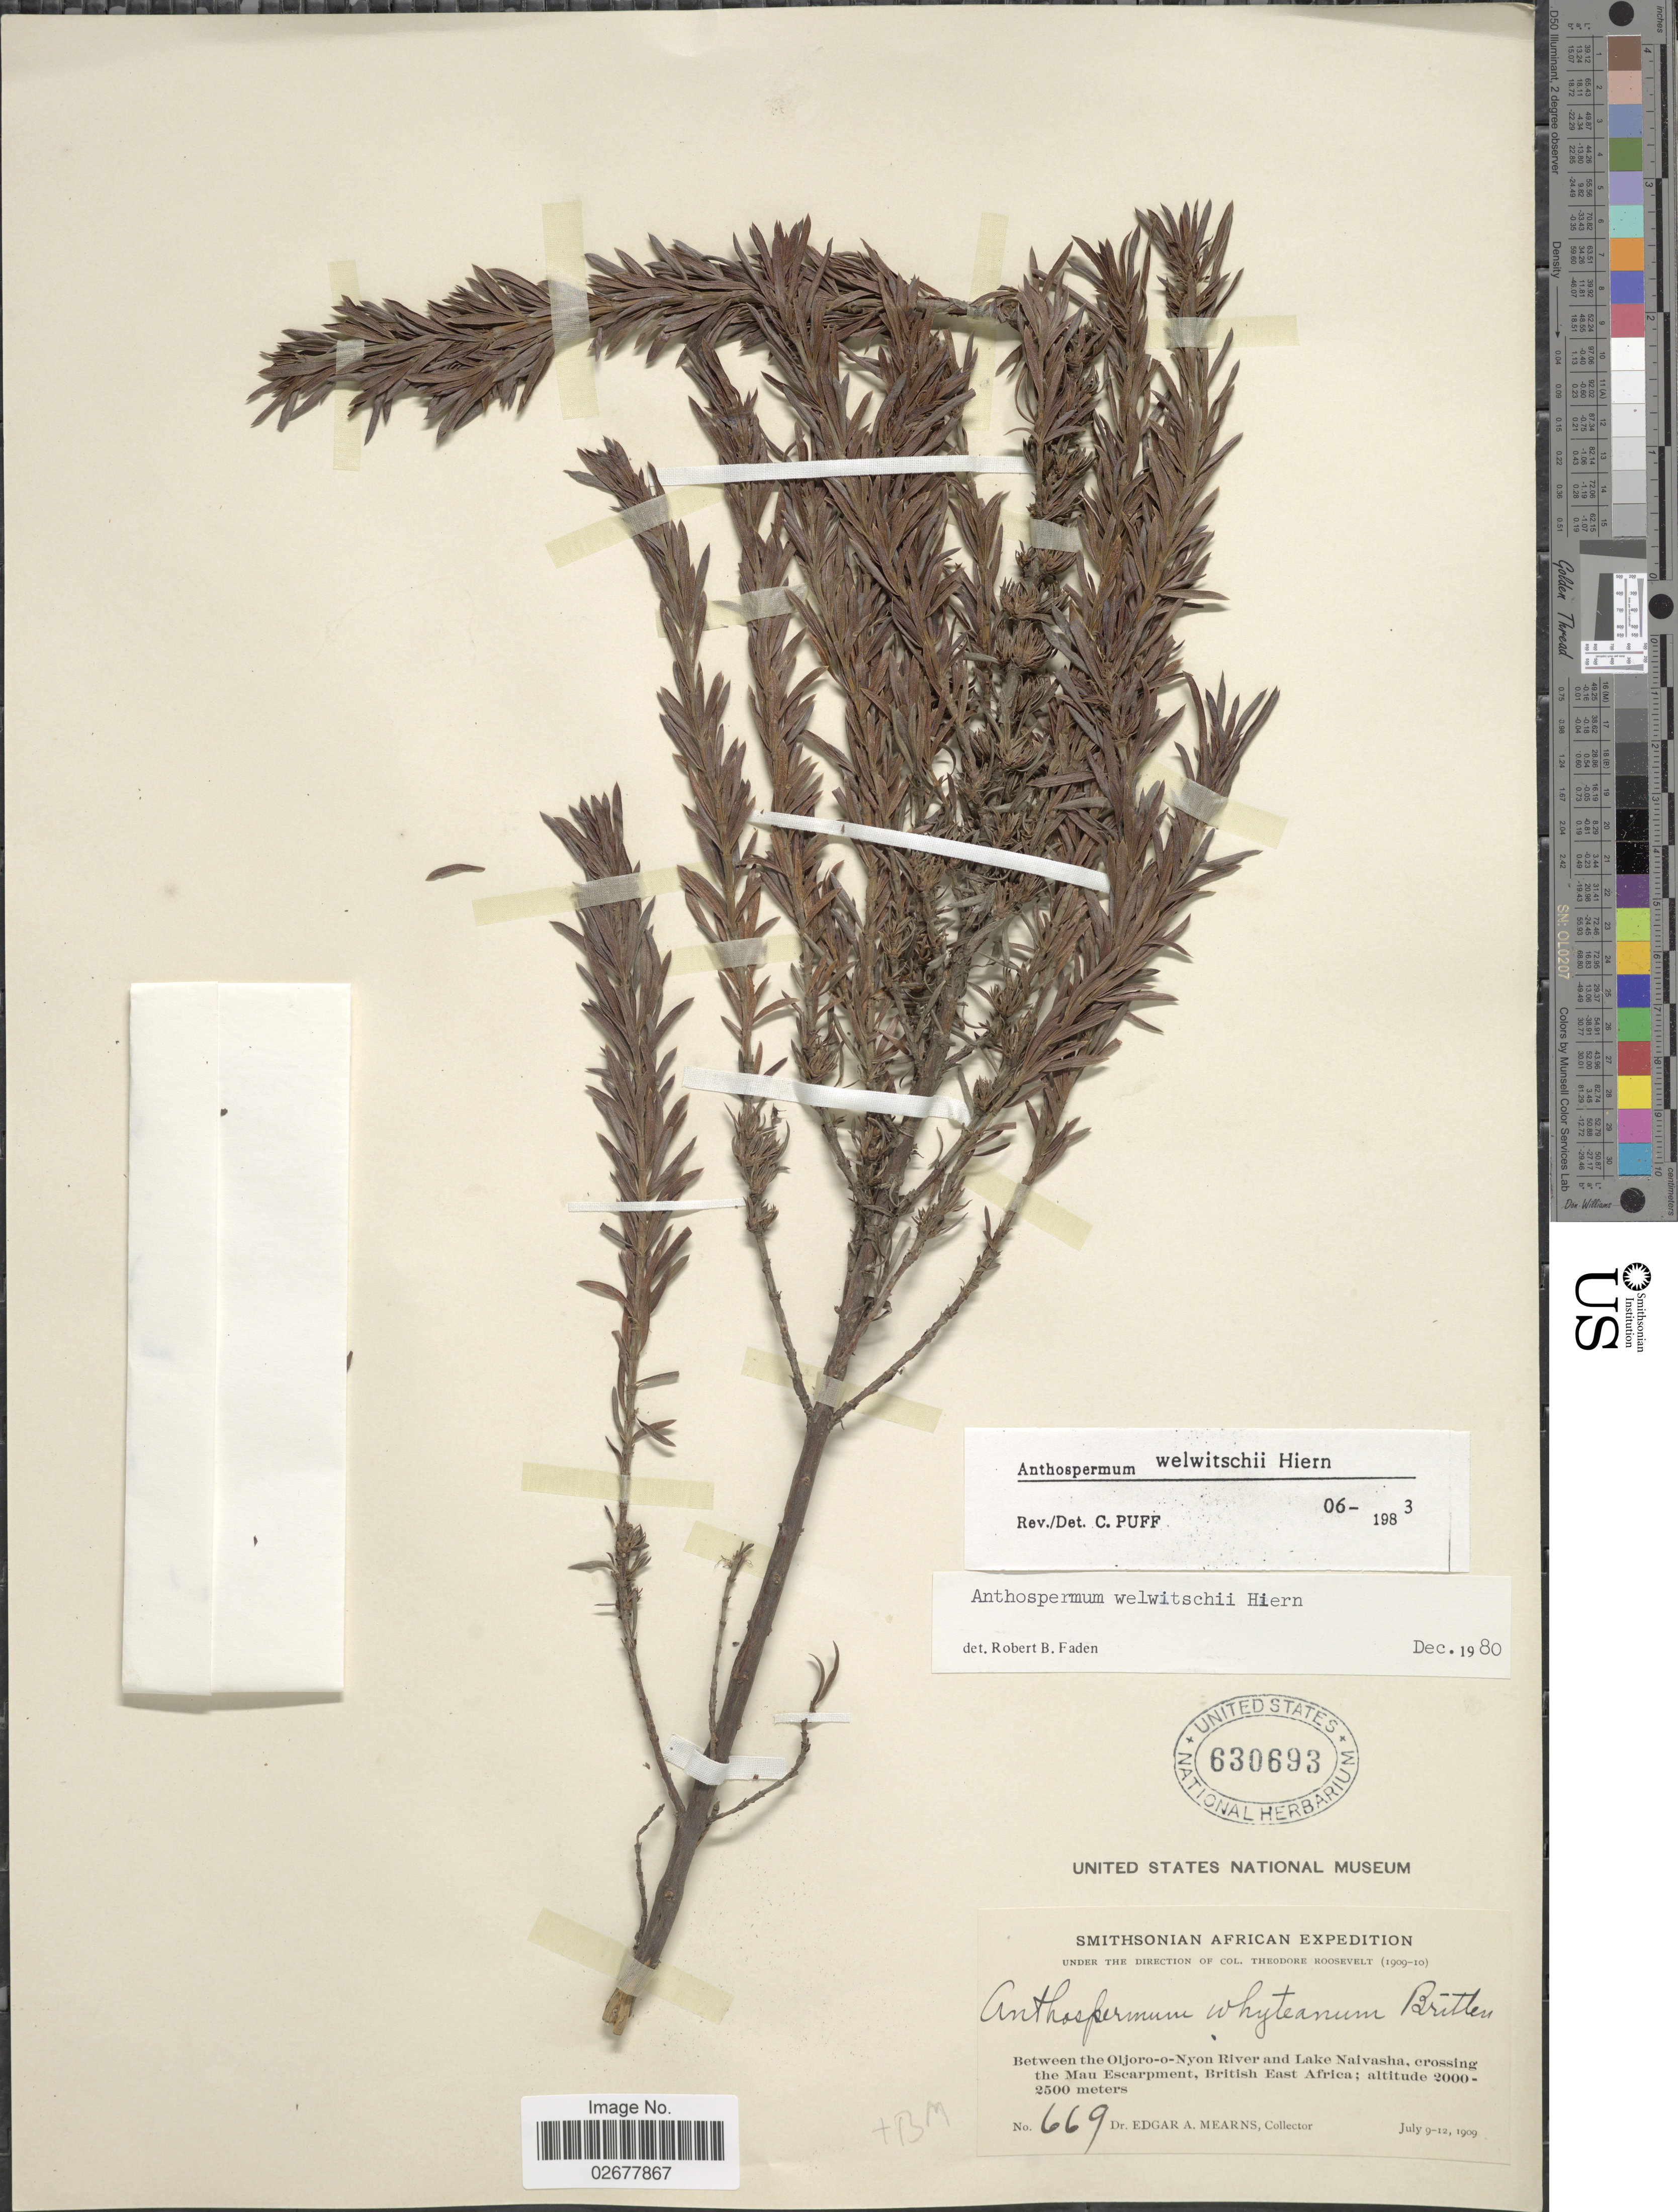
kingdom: Plantae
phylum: Tracheophyta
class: Magnoliopsida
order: Gentianales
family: Rubiaceae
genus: Anthospermum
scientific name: Anthospermum welwitschii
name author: Hiern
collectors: E. A. Mearns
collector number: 669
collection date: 1909-07-09/1909-07-12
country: Kenya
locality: Between the Oljoro-o-Nyon River and Lake Naivasha, crossing the Mau Escarpment, British East Africa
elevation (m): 2000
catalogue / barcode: US 630693